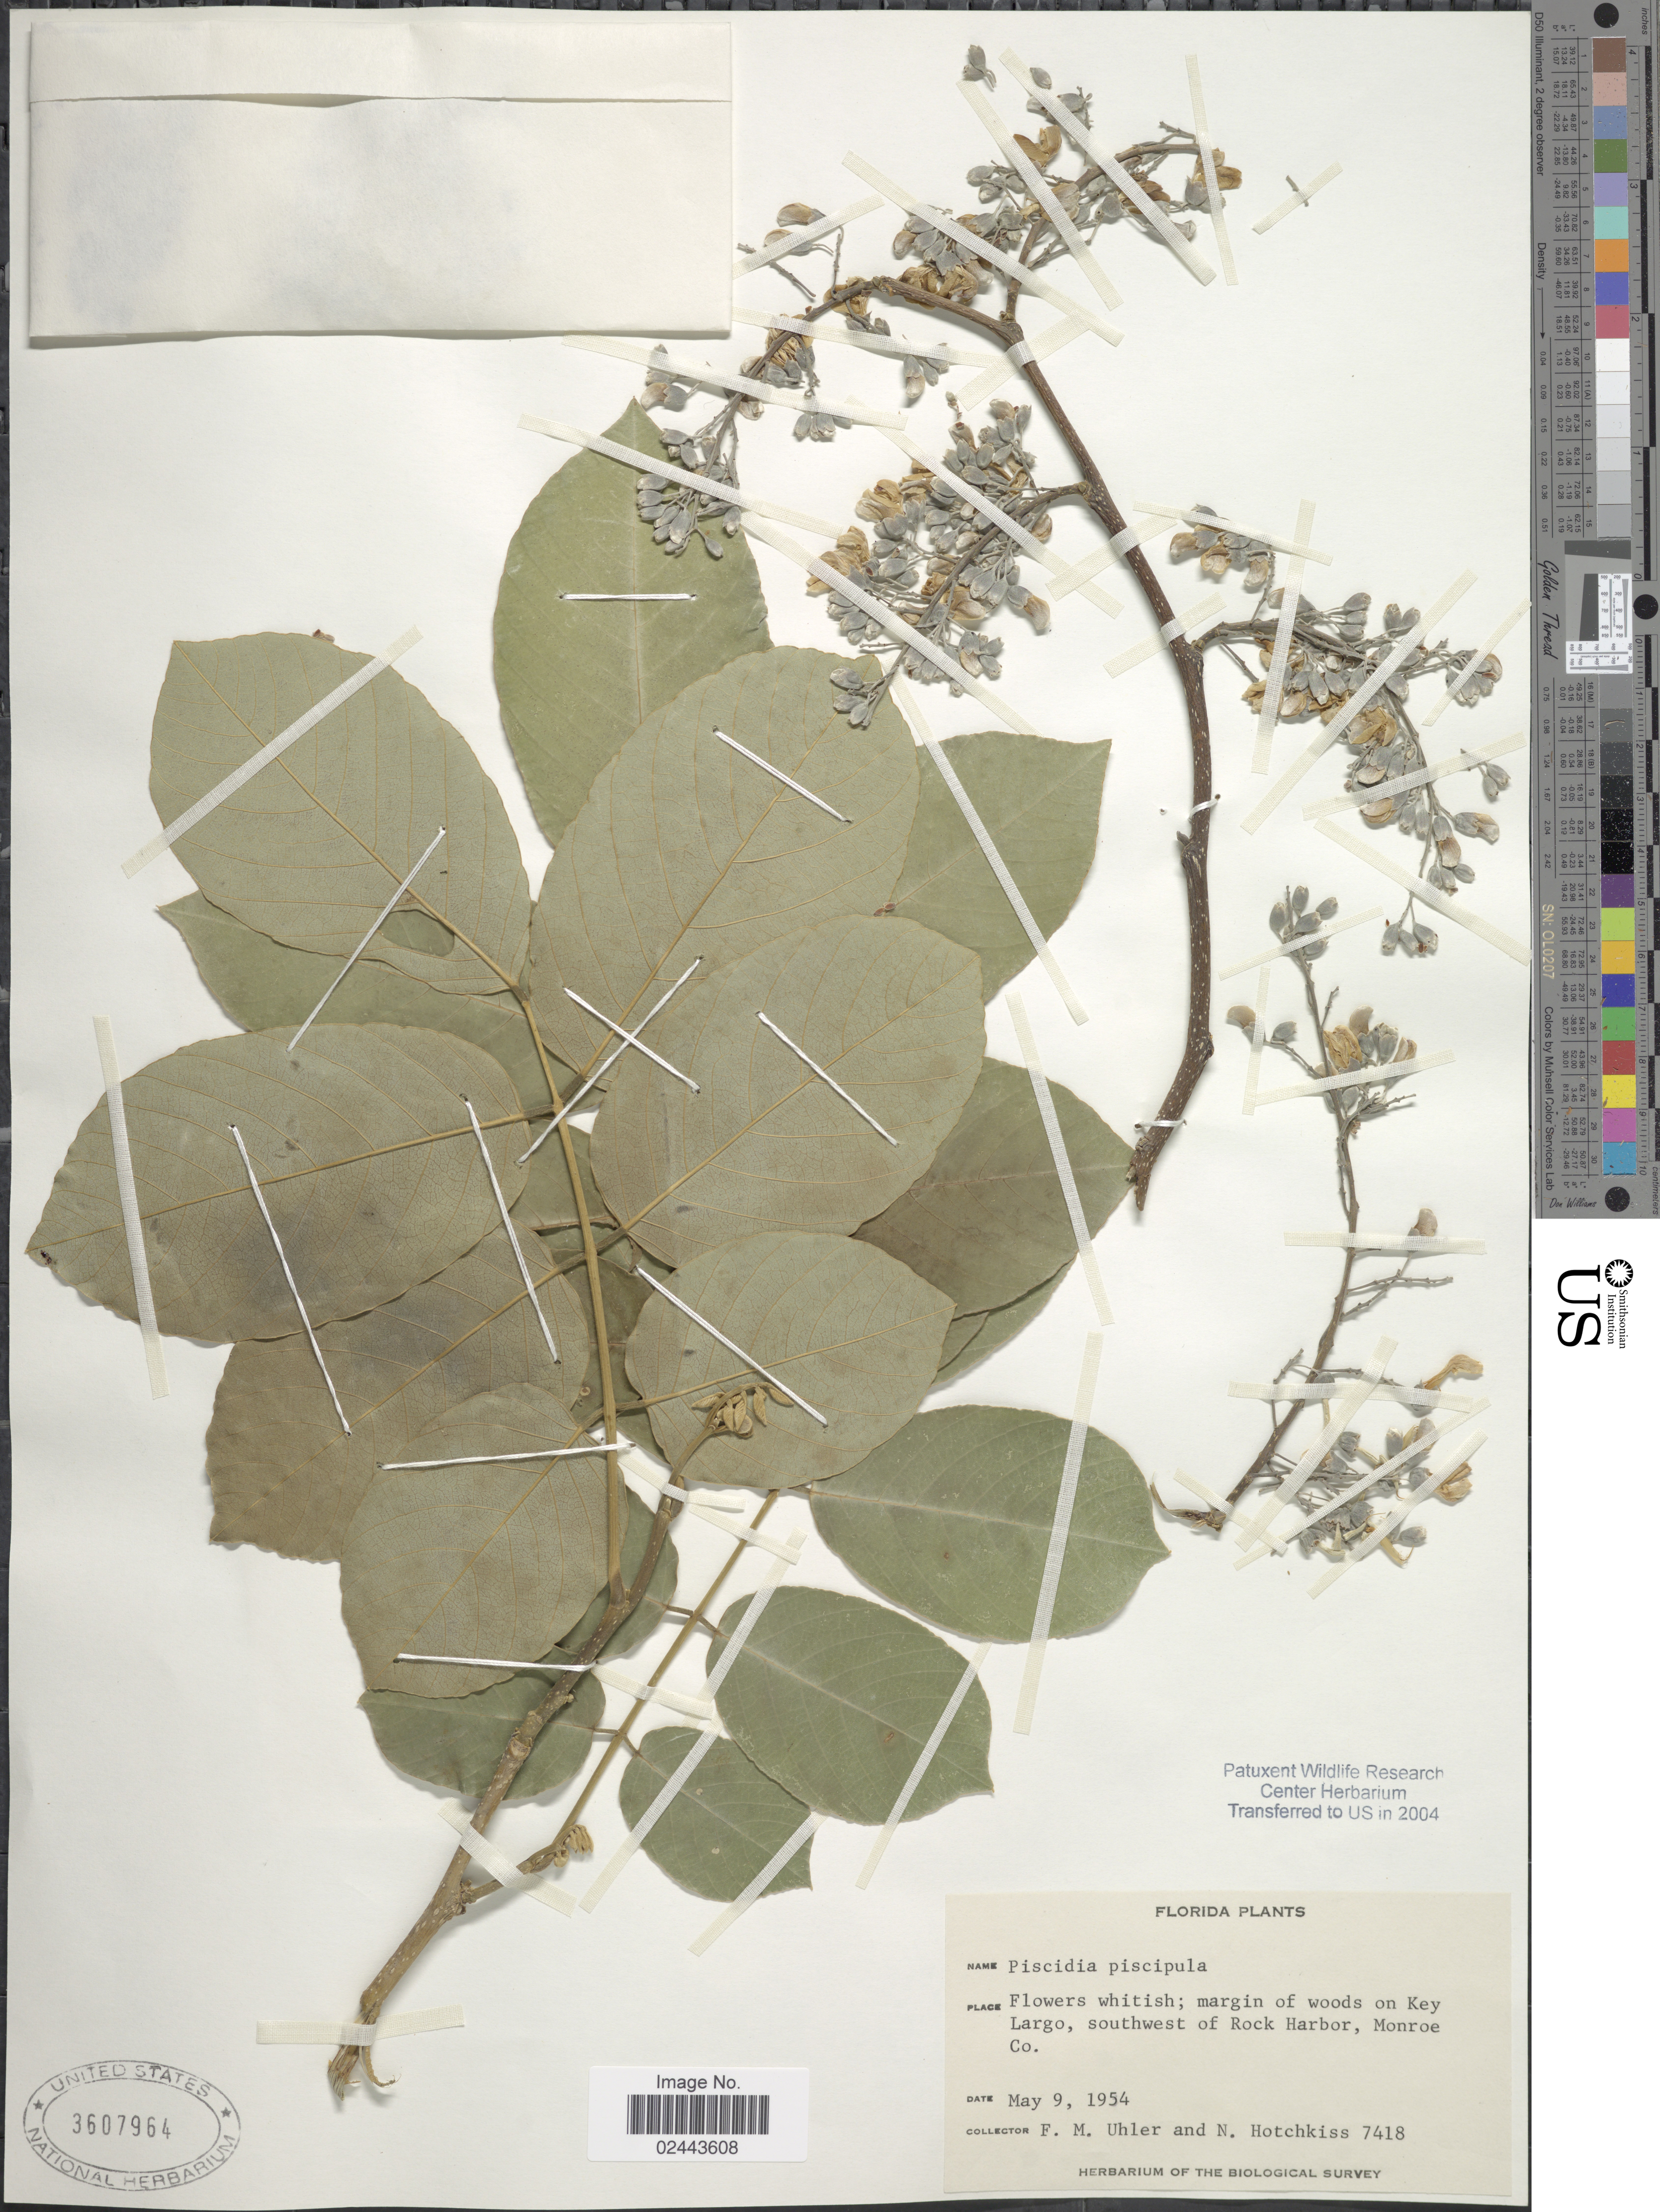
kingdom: Plantae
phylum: Tracheophyta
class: Magnoliopsida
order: Fabales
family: Fabaceae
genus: Piscidia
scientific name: Piscidia piscipula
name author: (L.) Sarg.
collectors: F. M. Uhler & N. Hotchkiss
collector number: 7418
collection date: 1954-05-09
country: United States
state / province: Florida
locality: Margins of woods on Key Largo, southwest of Rock Harbor, Monroe Co.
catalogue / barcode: US 3607964